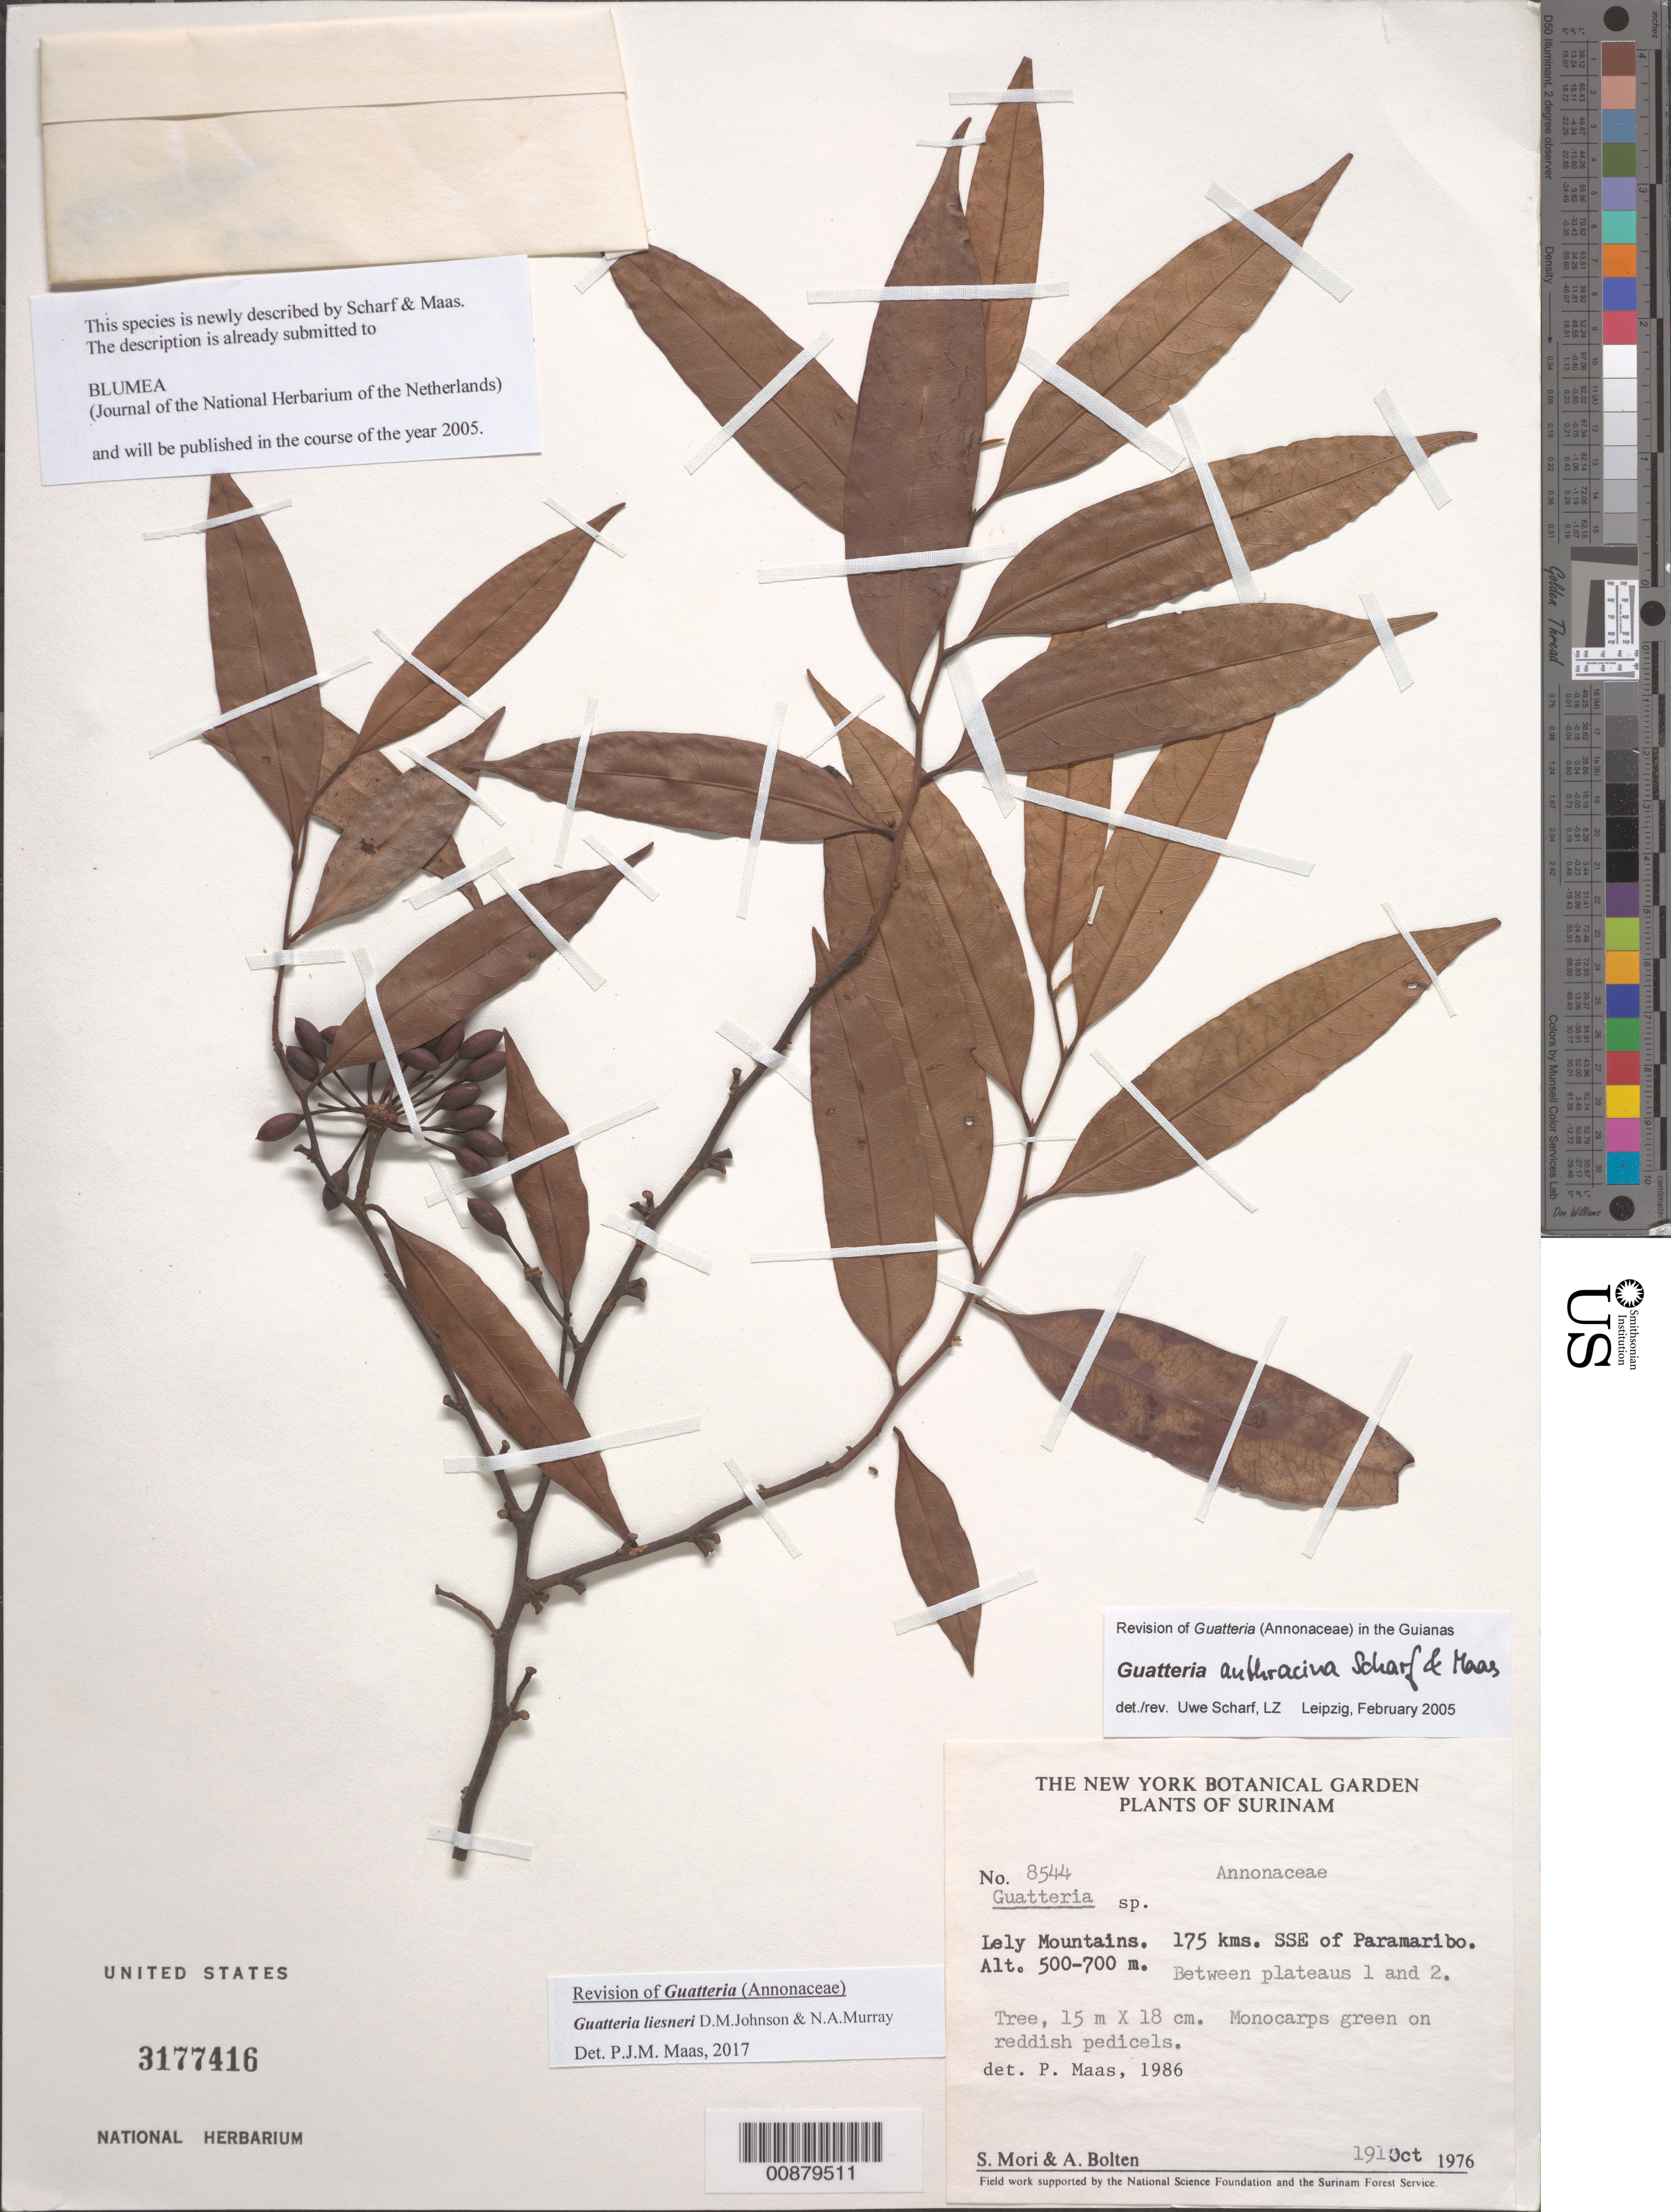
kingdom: Plantae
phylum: Tracheophyta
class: Magnoliopsida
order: Magnoliales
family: Annonaceae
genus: Guatteria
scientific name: Guatteria liesneri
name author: D.M. Johnson & N.A. Murray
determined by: Maas, Paul J.; Maas, H.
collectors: S. Mori & A. Bolten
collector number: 8544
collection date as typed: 19-Oct-76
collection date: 1976-10-19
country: Suriname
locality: Lely Mts., 175 km SSE of Paramaribo, betw. plateaus 1 & 2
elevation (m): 500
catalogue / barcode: US 3177416